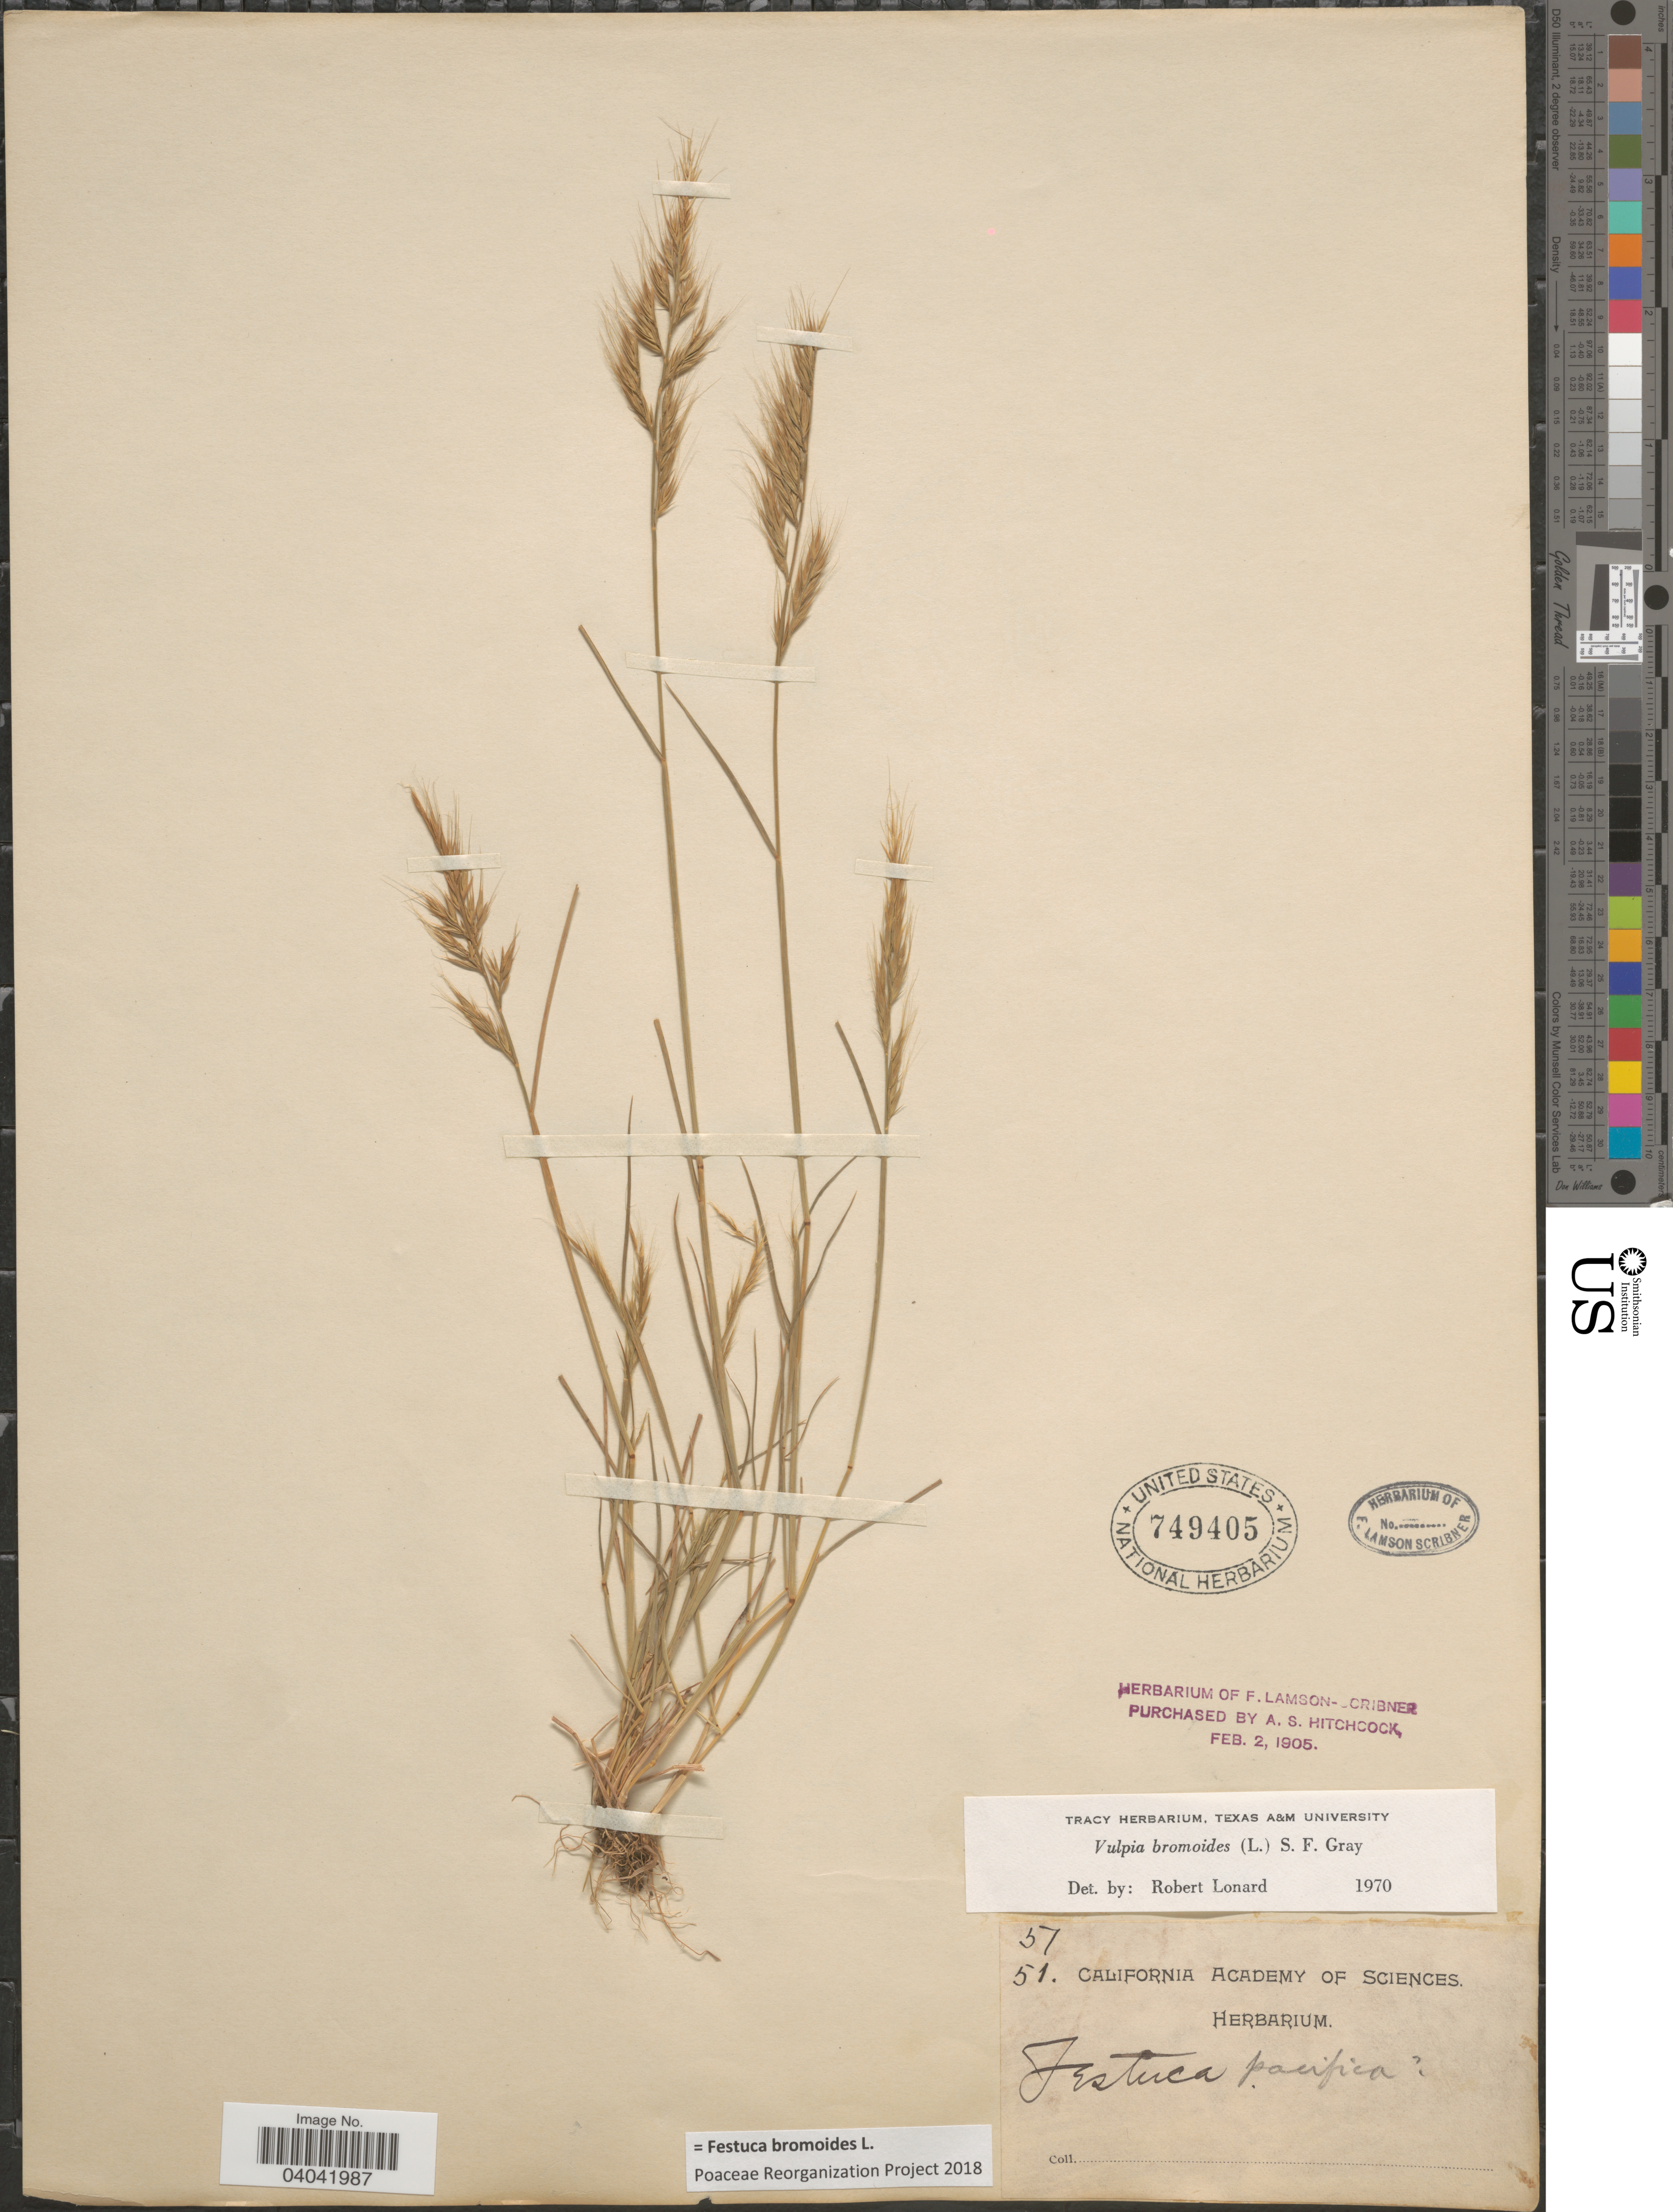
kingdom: Plantae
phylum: Tracheophyta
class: Liliopsida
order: Poales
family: Poaceae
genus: Festuca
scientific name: Festuca bromoides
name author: L.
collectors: ex herb. Cal. Academy of Sciences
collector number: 51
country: United States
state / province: California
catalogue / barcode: US 749405